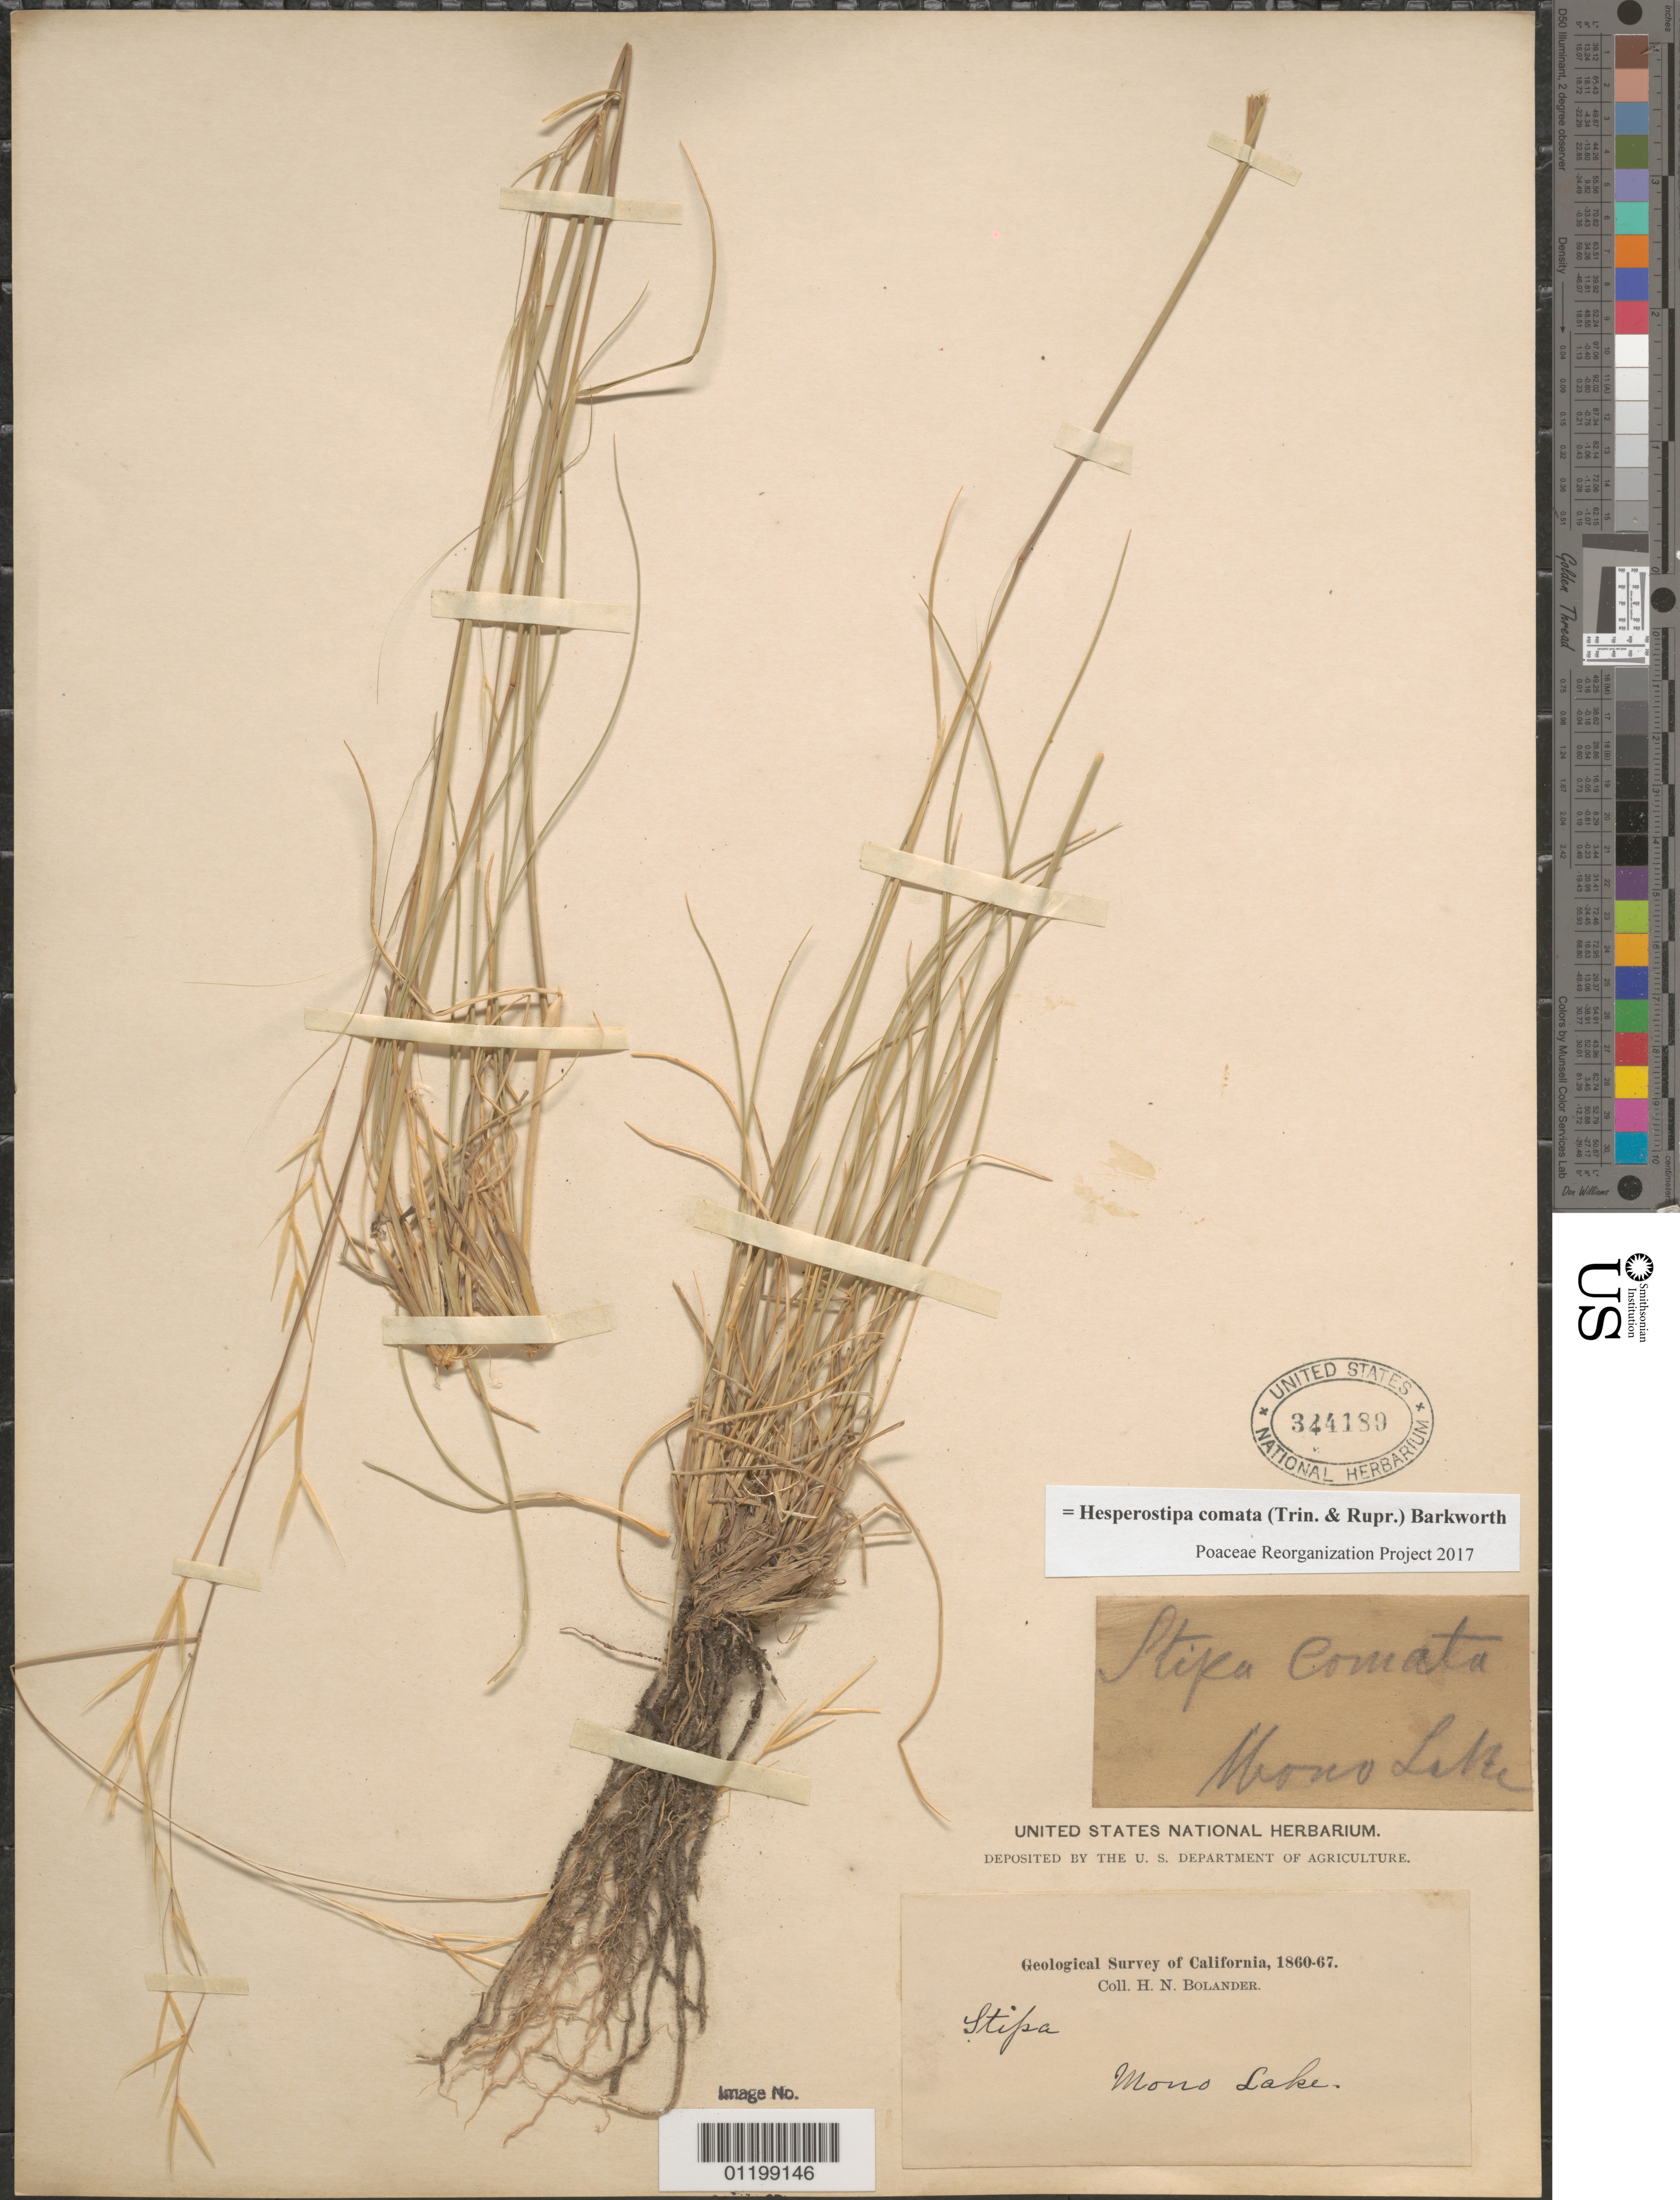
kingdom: Plantae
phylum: Tracheophyta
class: Liliopsida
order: Poales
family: Poaceae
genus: Hesperostipa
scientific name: Hesperostipa comata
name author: (Trin. & Rupr.) Barkworth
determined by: Poaceae Reorganization Project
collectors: H. Bolander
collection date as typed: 1860 to -- --- 1867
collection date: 1860/1867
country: United States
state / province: California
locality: Mono Lake.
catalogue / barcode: US 344189